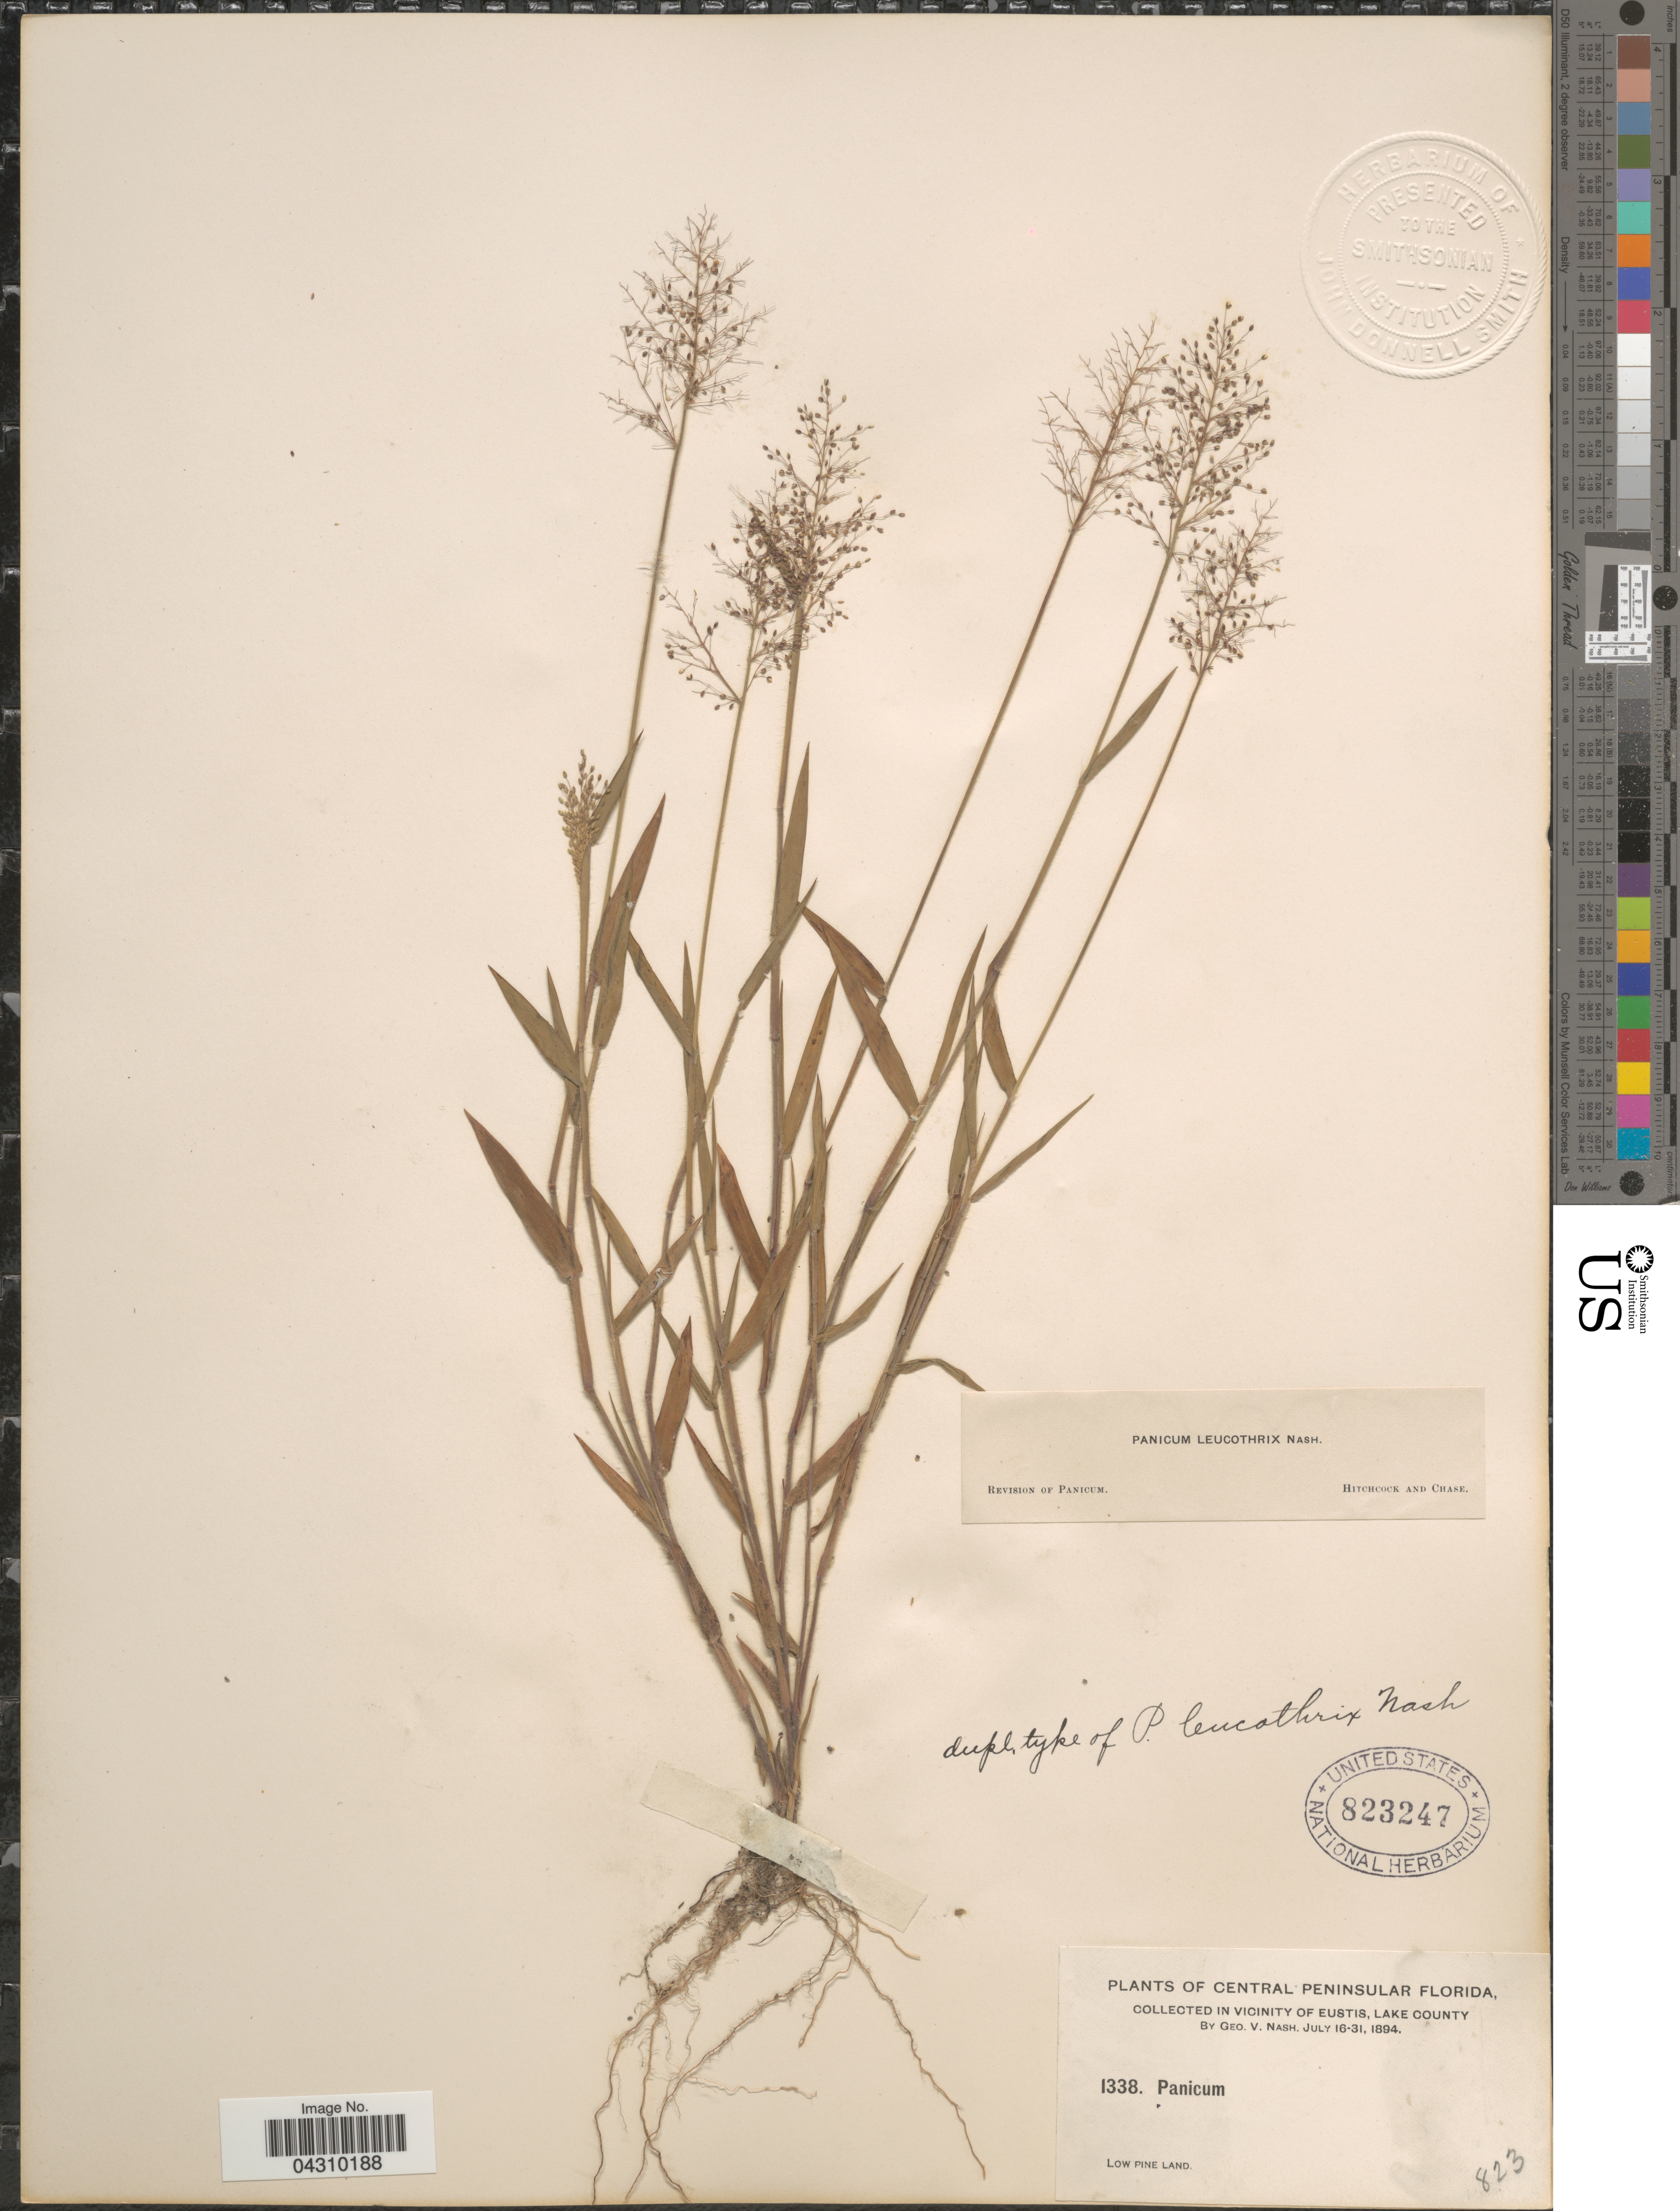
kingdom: Plantae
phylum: Tracheophyta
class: Liliopsida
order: Poales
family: Poaceae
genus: Dichanthelium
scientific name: Dichanthelium acuminatum var. acuminatum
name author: (Sw.) Gould & C.A. Clark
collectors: G. V. Nash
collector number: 1338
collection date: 1894-07-16/1894-07-31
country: United States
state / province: Florida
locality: Central Peninsular Florida. In vicinity of Eustis, Lake County.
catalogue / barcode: US 823247